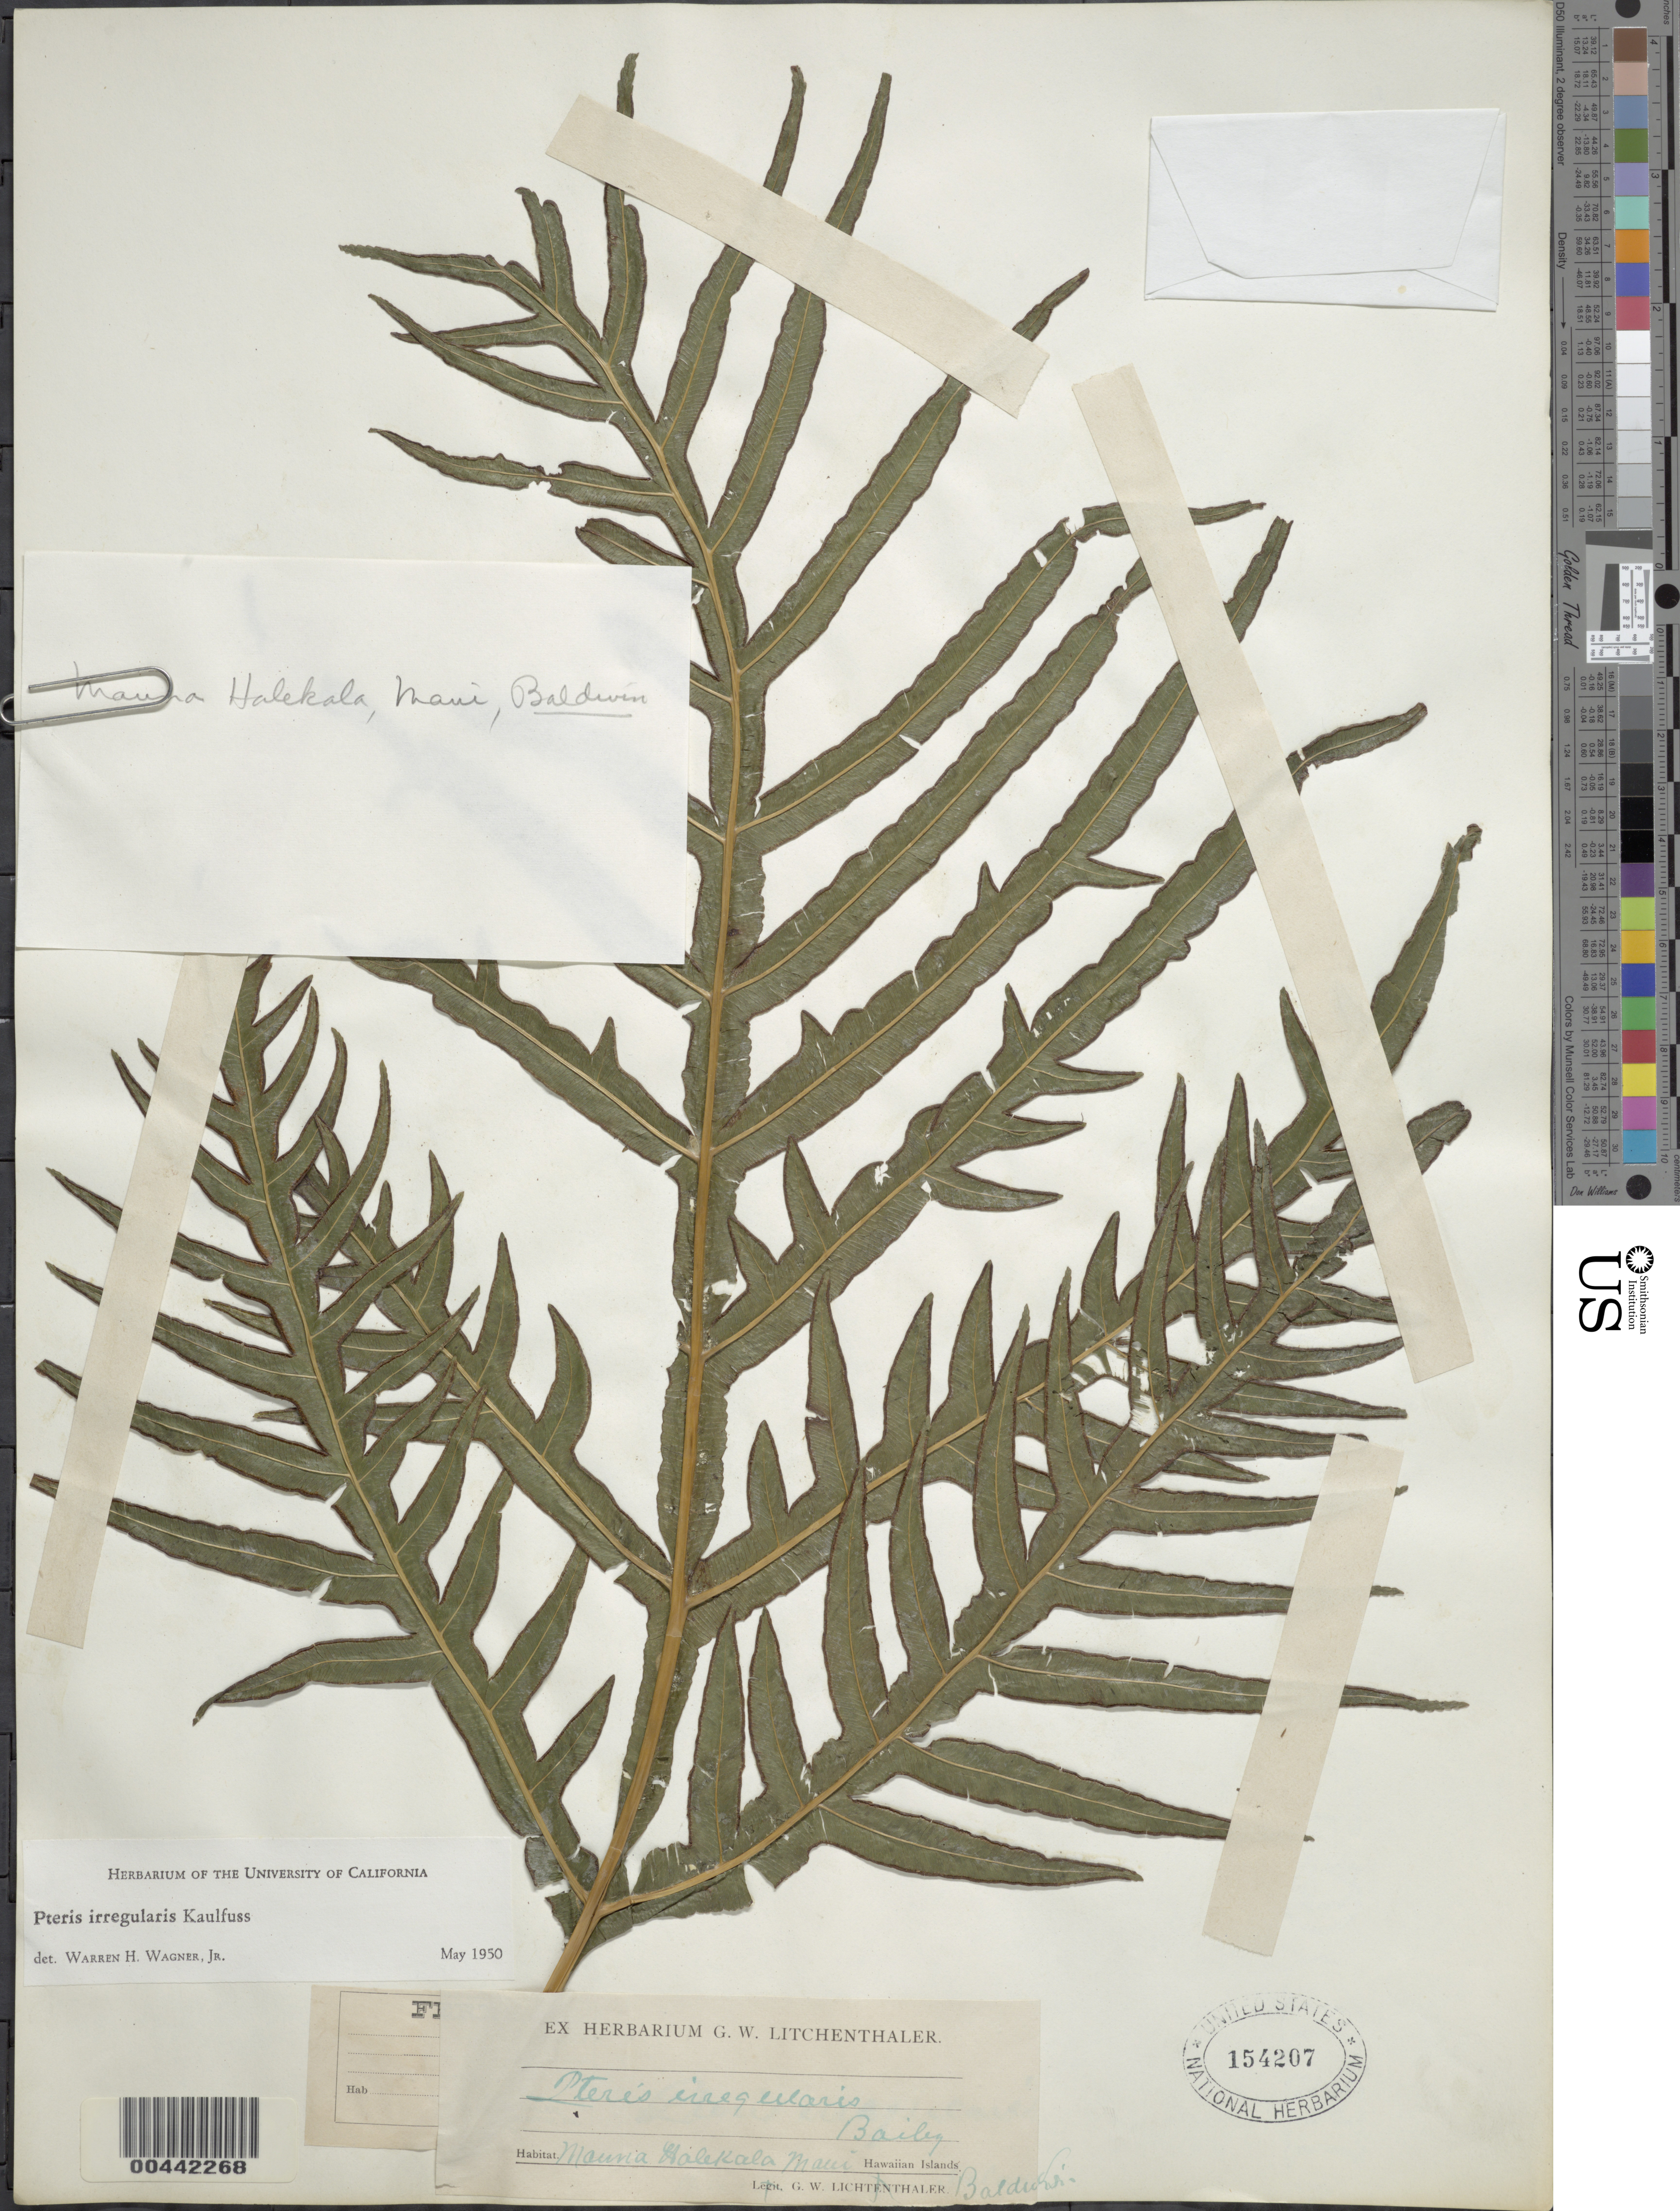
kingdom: Plantae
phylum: Tracheophyta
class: Polypodiopsida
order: Polypodiales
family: Pteridaceae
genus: Pteris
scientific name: Pteris irregularis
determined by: Wagner, W. H.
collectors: G. Lichtenthaler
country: United States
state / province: Hawaii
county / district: Maui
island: Maui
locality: Mauna Halekala, Hawaiian Islands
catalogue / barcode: US 154207